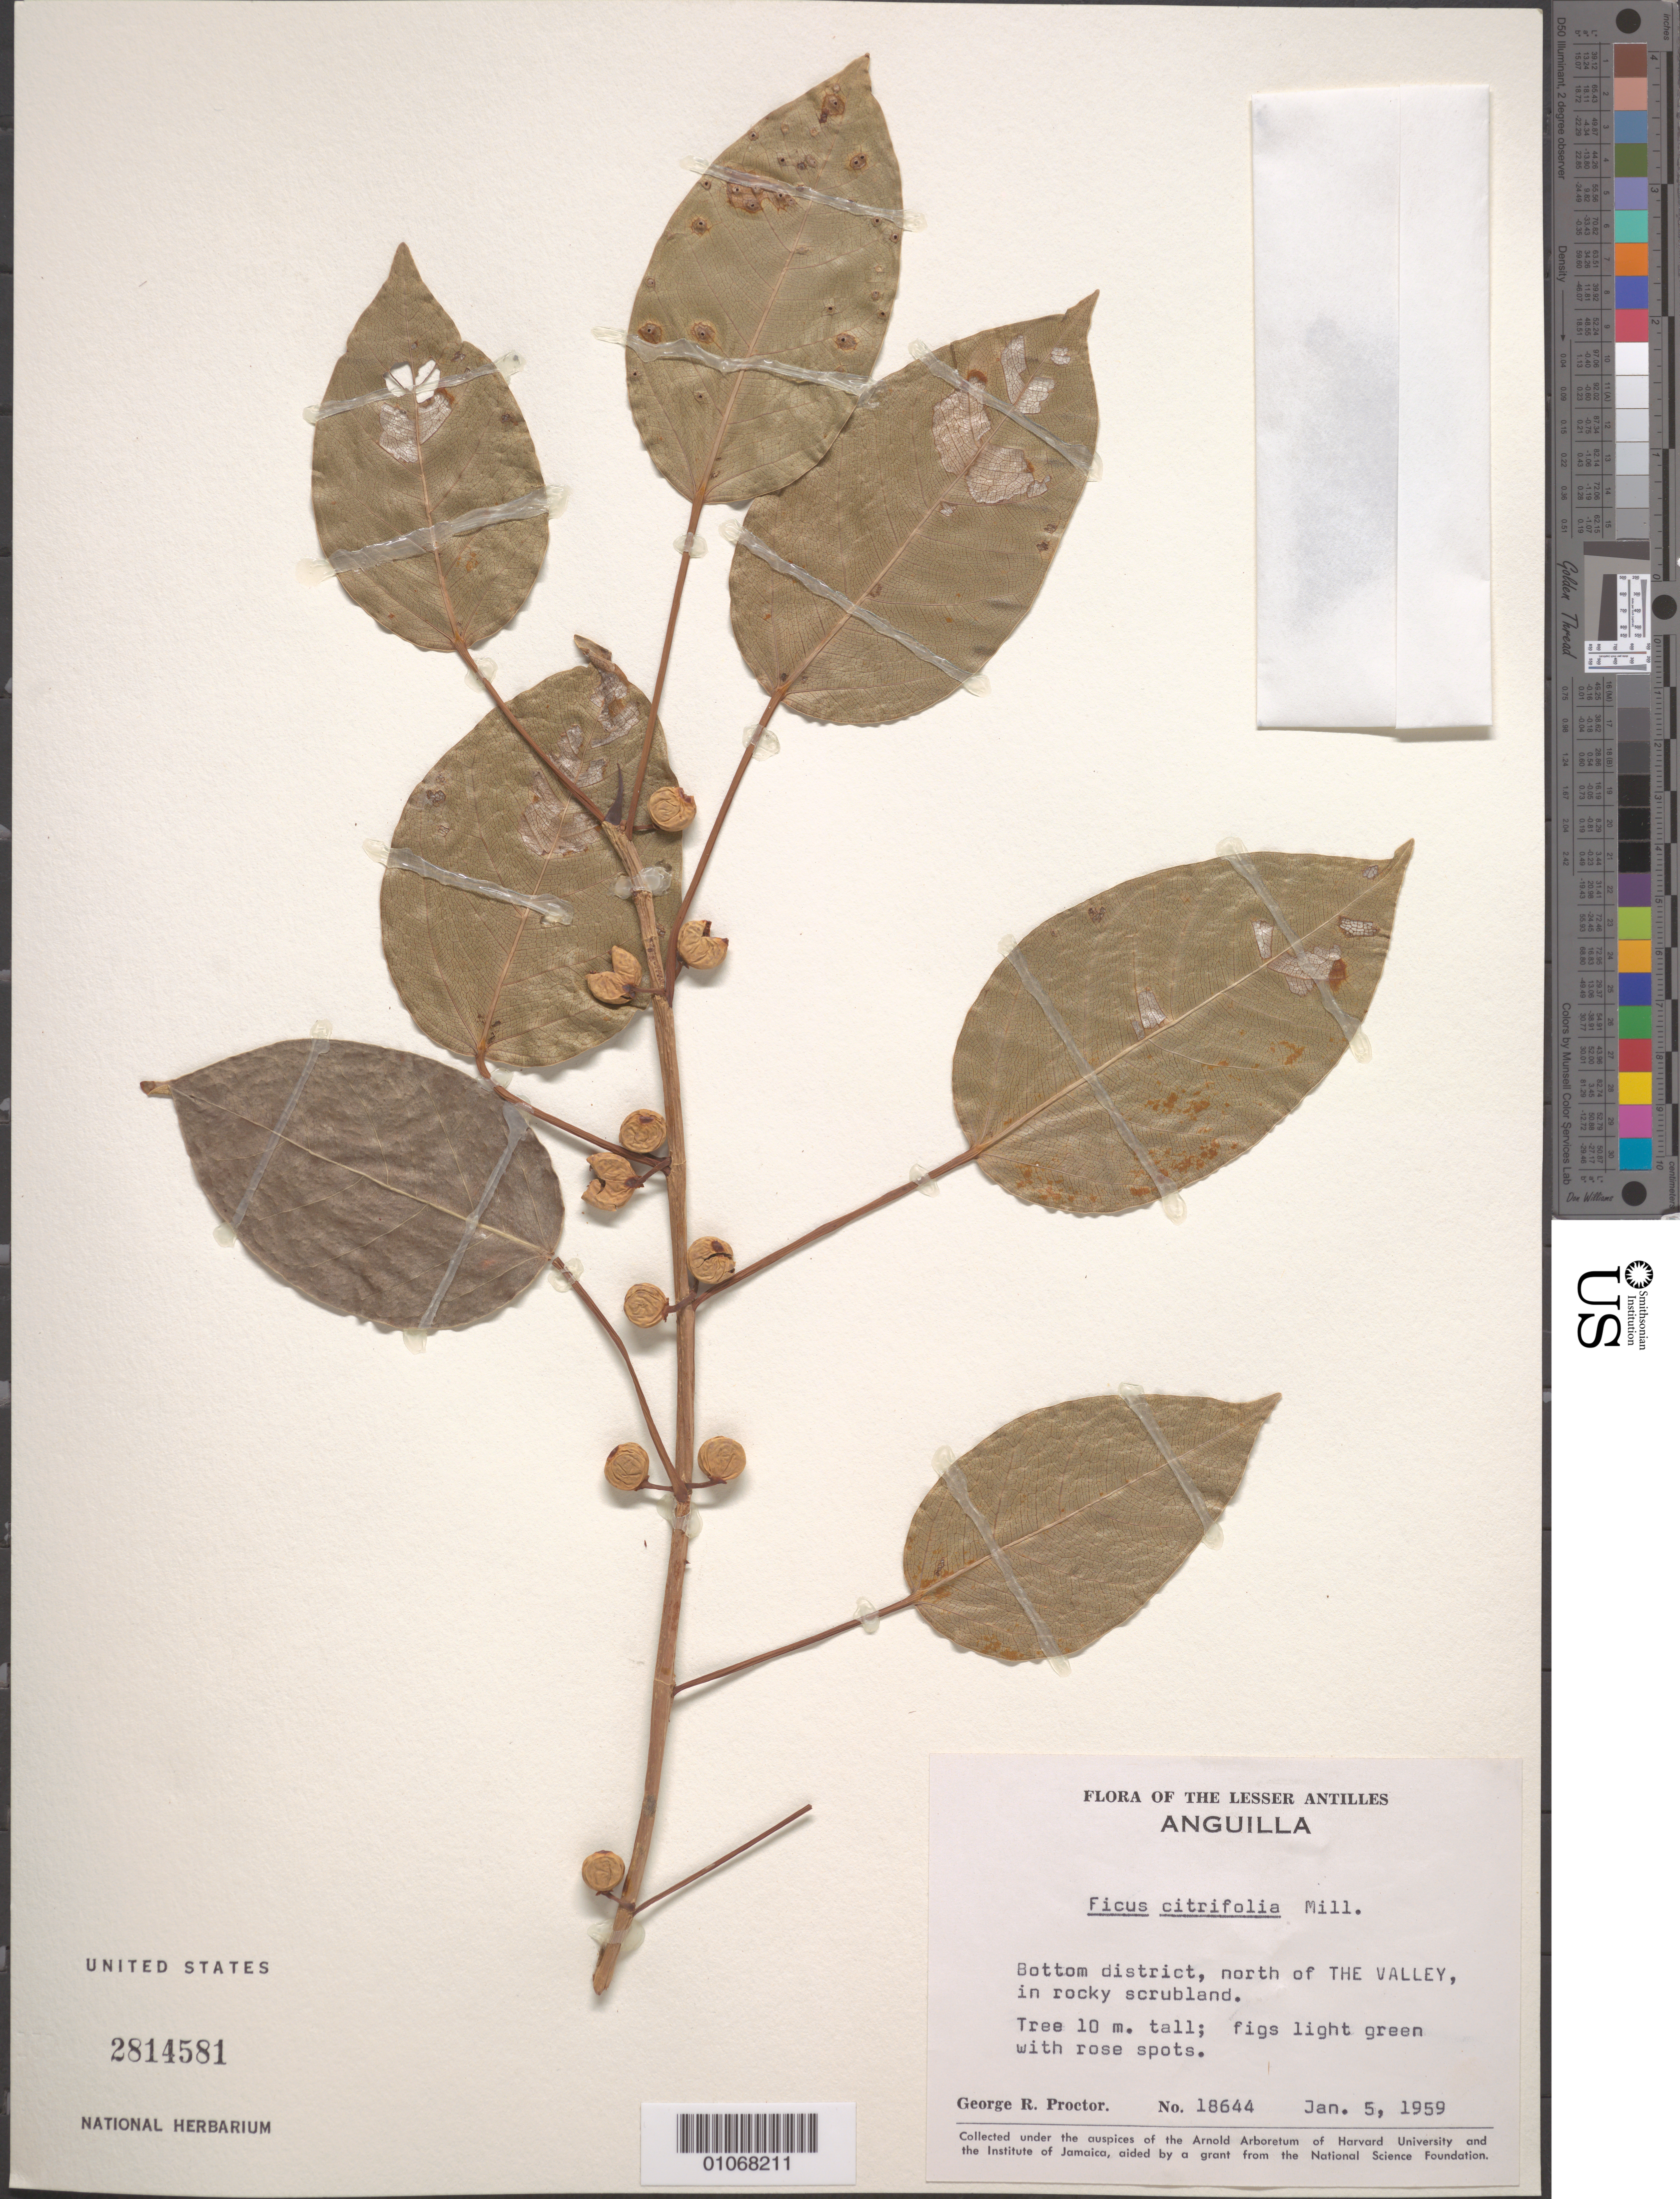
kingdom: Plantae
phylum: Tracheophyta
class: Magnoliopsida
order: Rosales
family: Moraceae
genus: Ficus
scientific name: Ficus citrifolia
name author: Mill.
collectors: G. R. Proctor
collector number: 18644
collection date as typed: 05 Jan 1959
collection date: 1959-01-05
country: Anguilla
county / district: Bottom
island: Anguilla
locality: Bottom district, north of the valley, in rocky scrubland.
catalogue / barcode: US 2814581